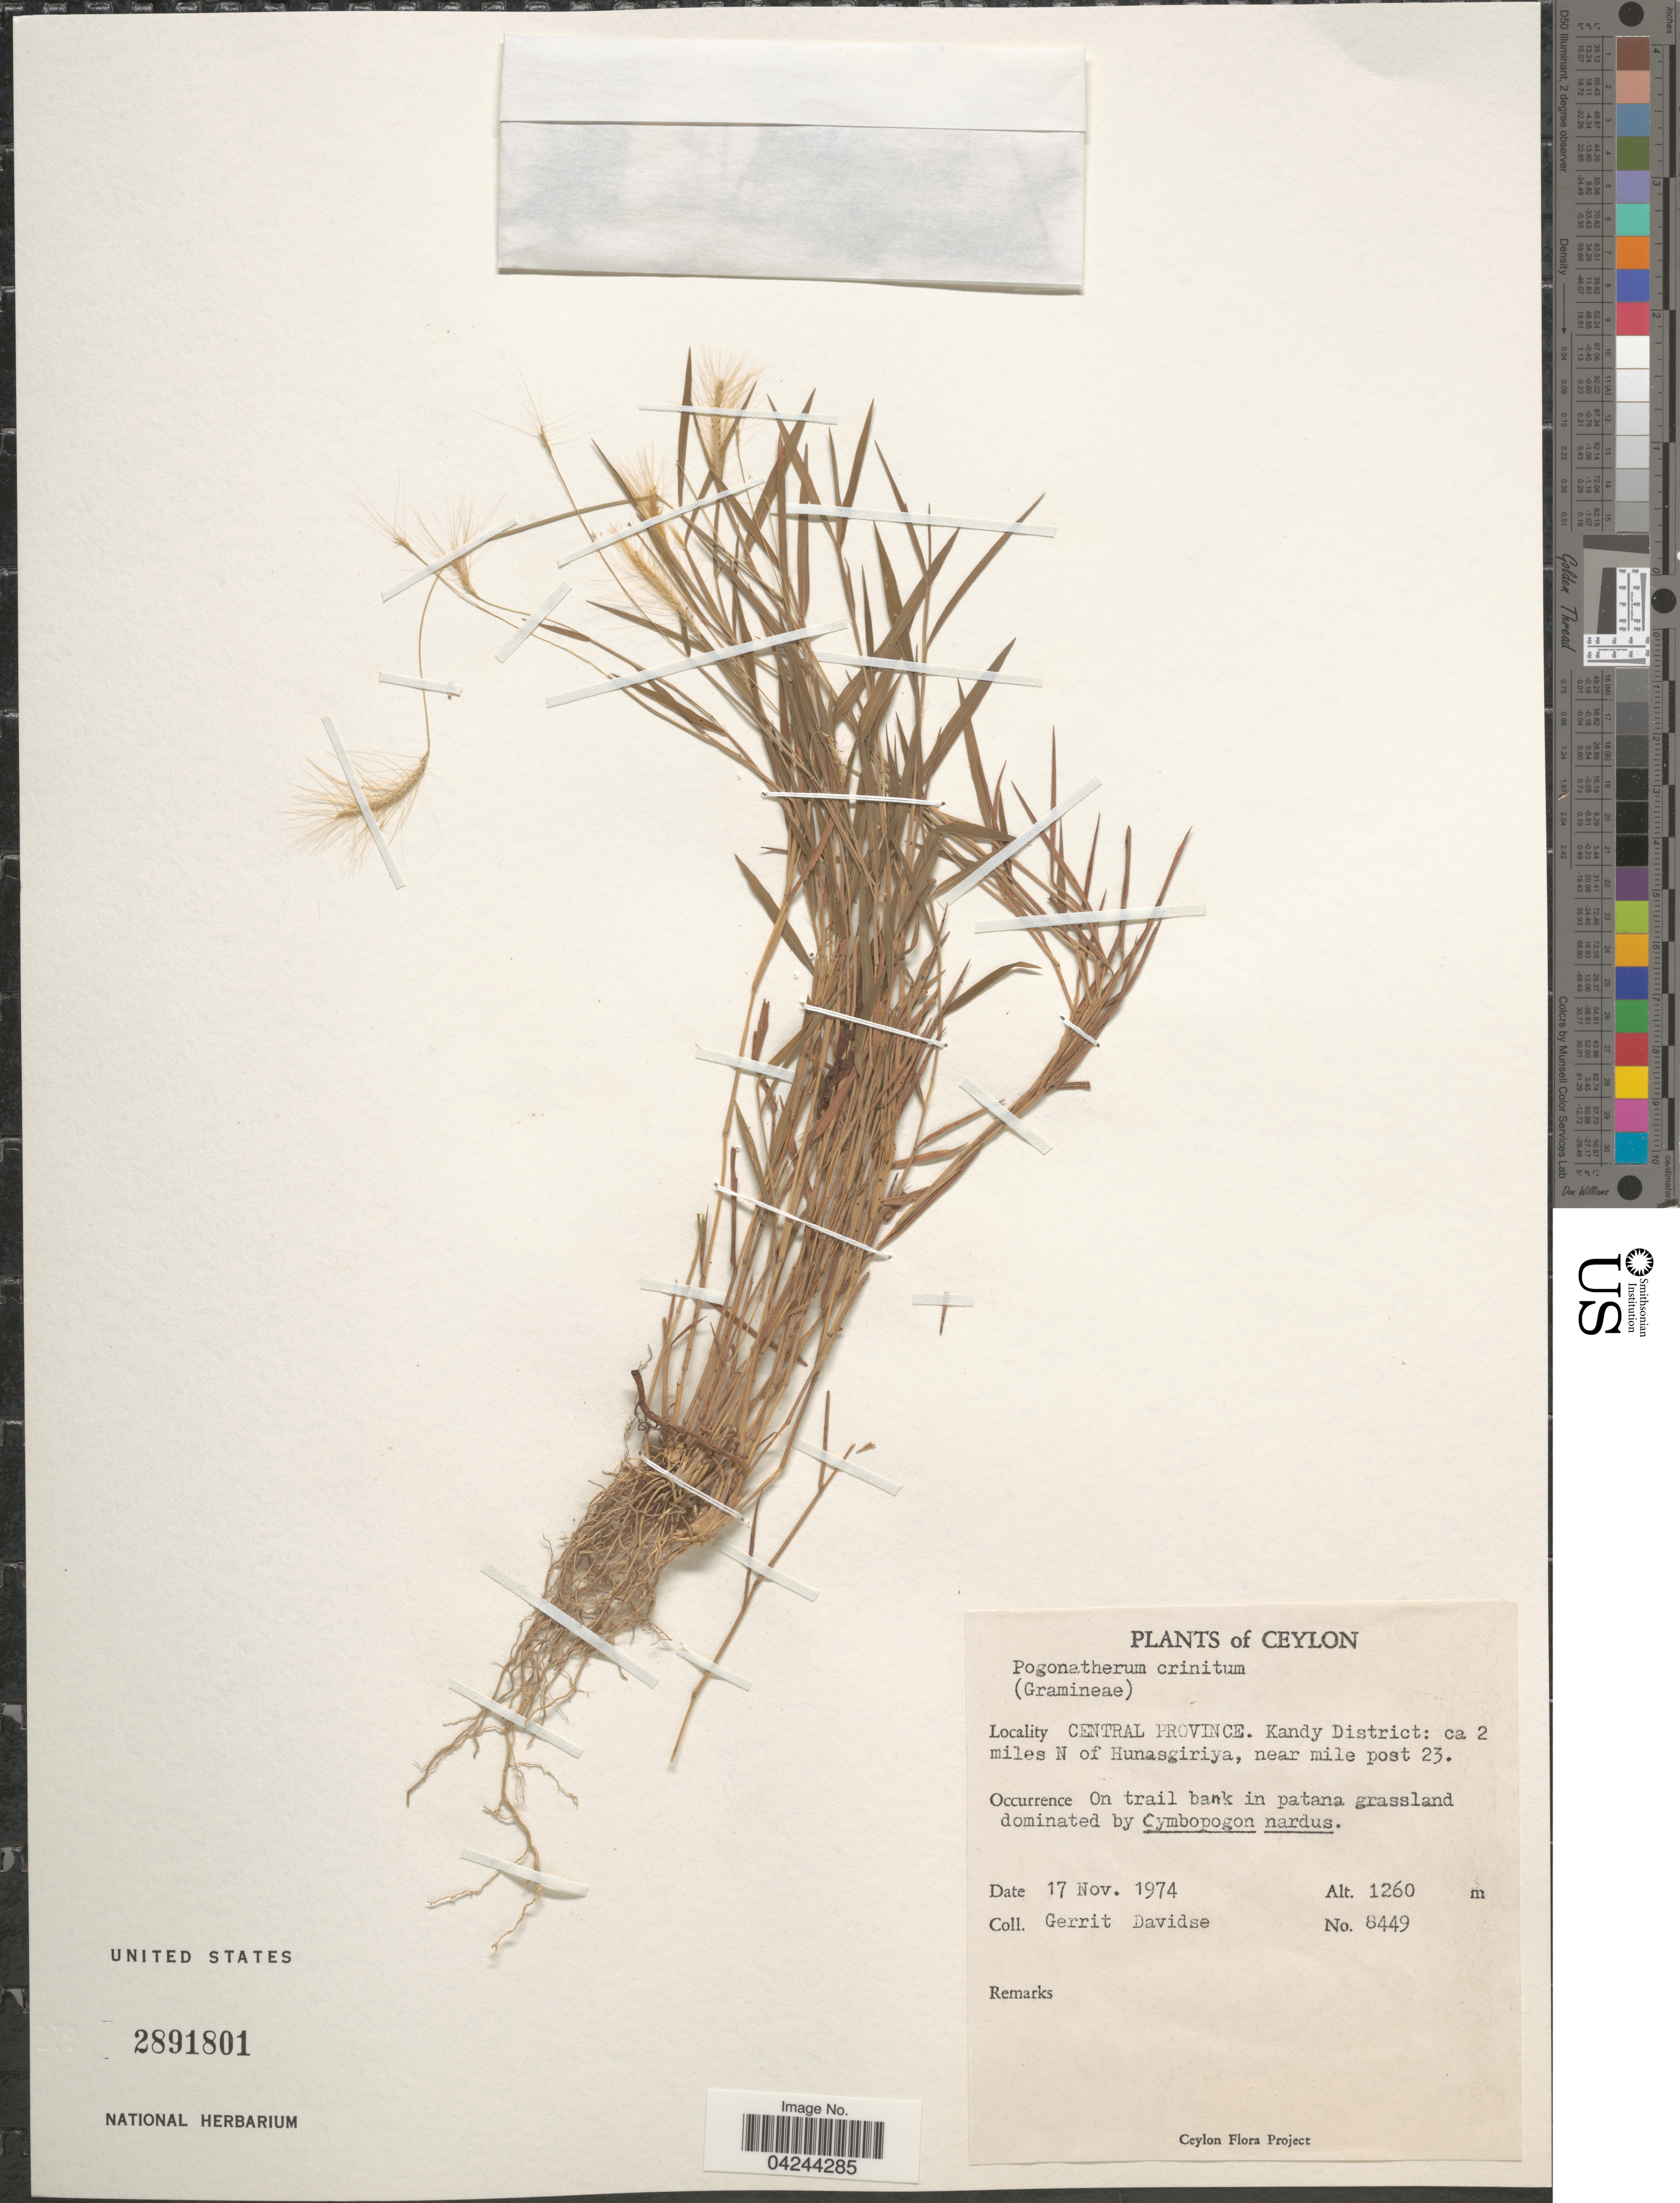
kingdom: Plantae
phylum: Tracheophyta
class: Liliopsida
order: Poales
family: Poaceae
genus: Pogonatherum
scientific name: Pogonatherum crinitum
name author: (Thunb.) Kunth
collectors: G. Davidse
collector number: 8449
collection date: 1974-11-17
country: Sri Lanka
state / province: Central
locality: Ceylon. Kandy District: ca 2 miles N of Hunasgiriya, near mile post 23.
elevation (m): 1260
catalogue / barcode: US 2891801